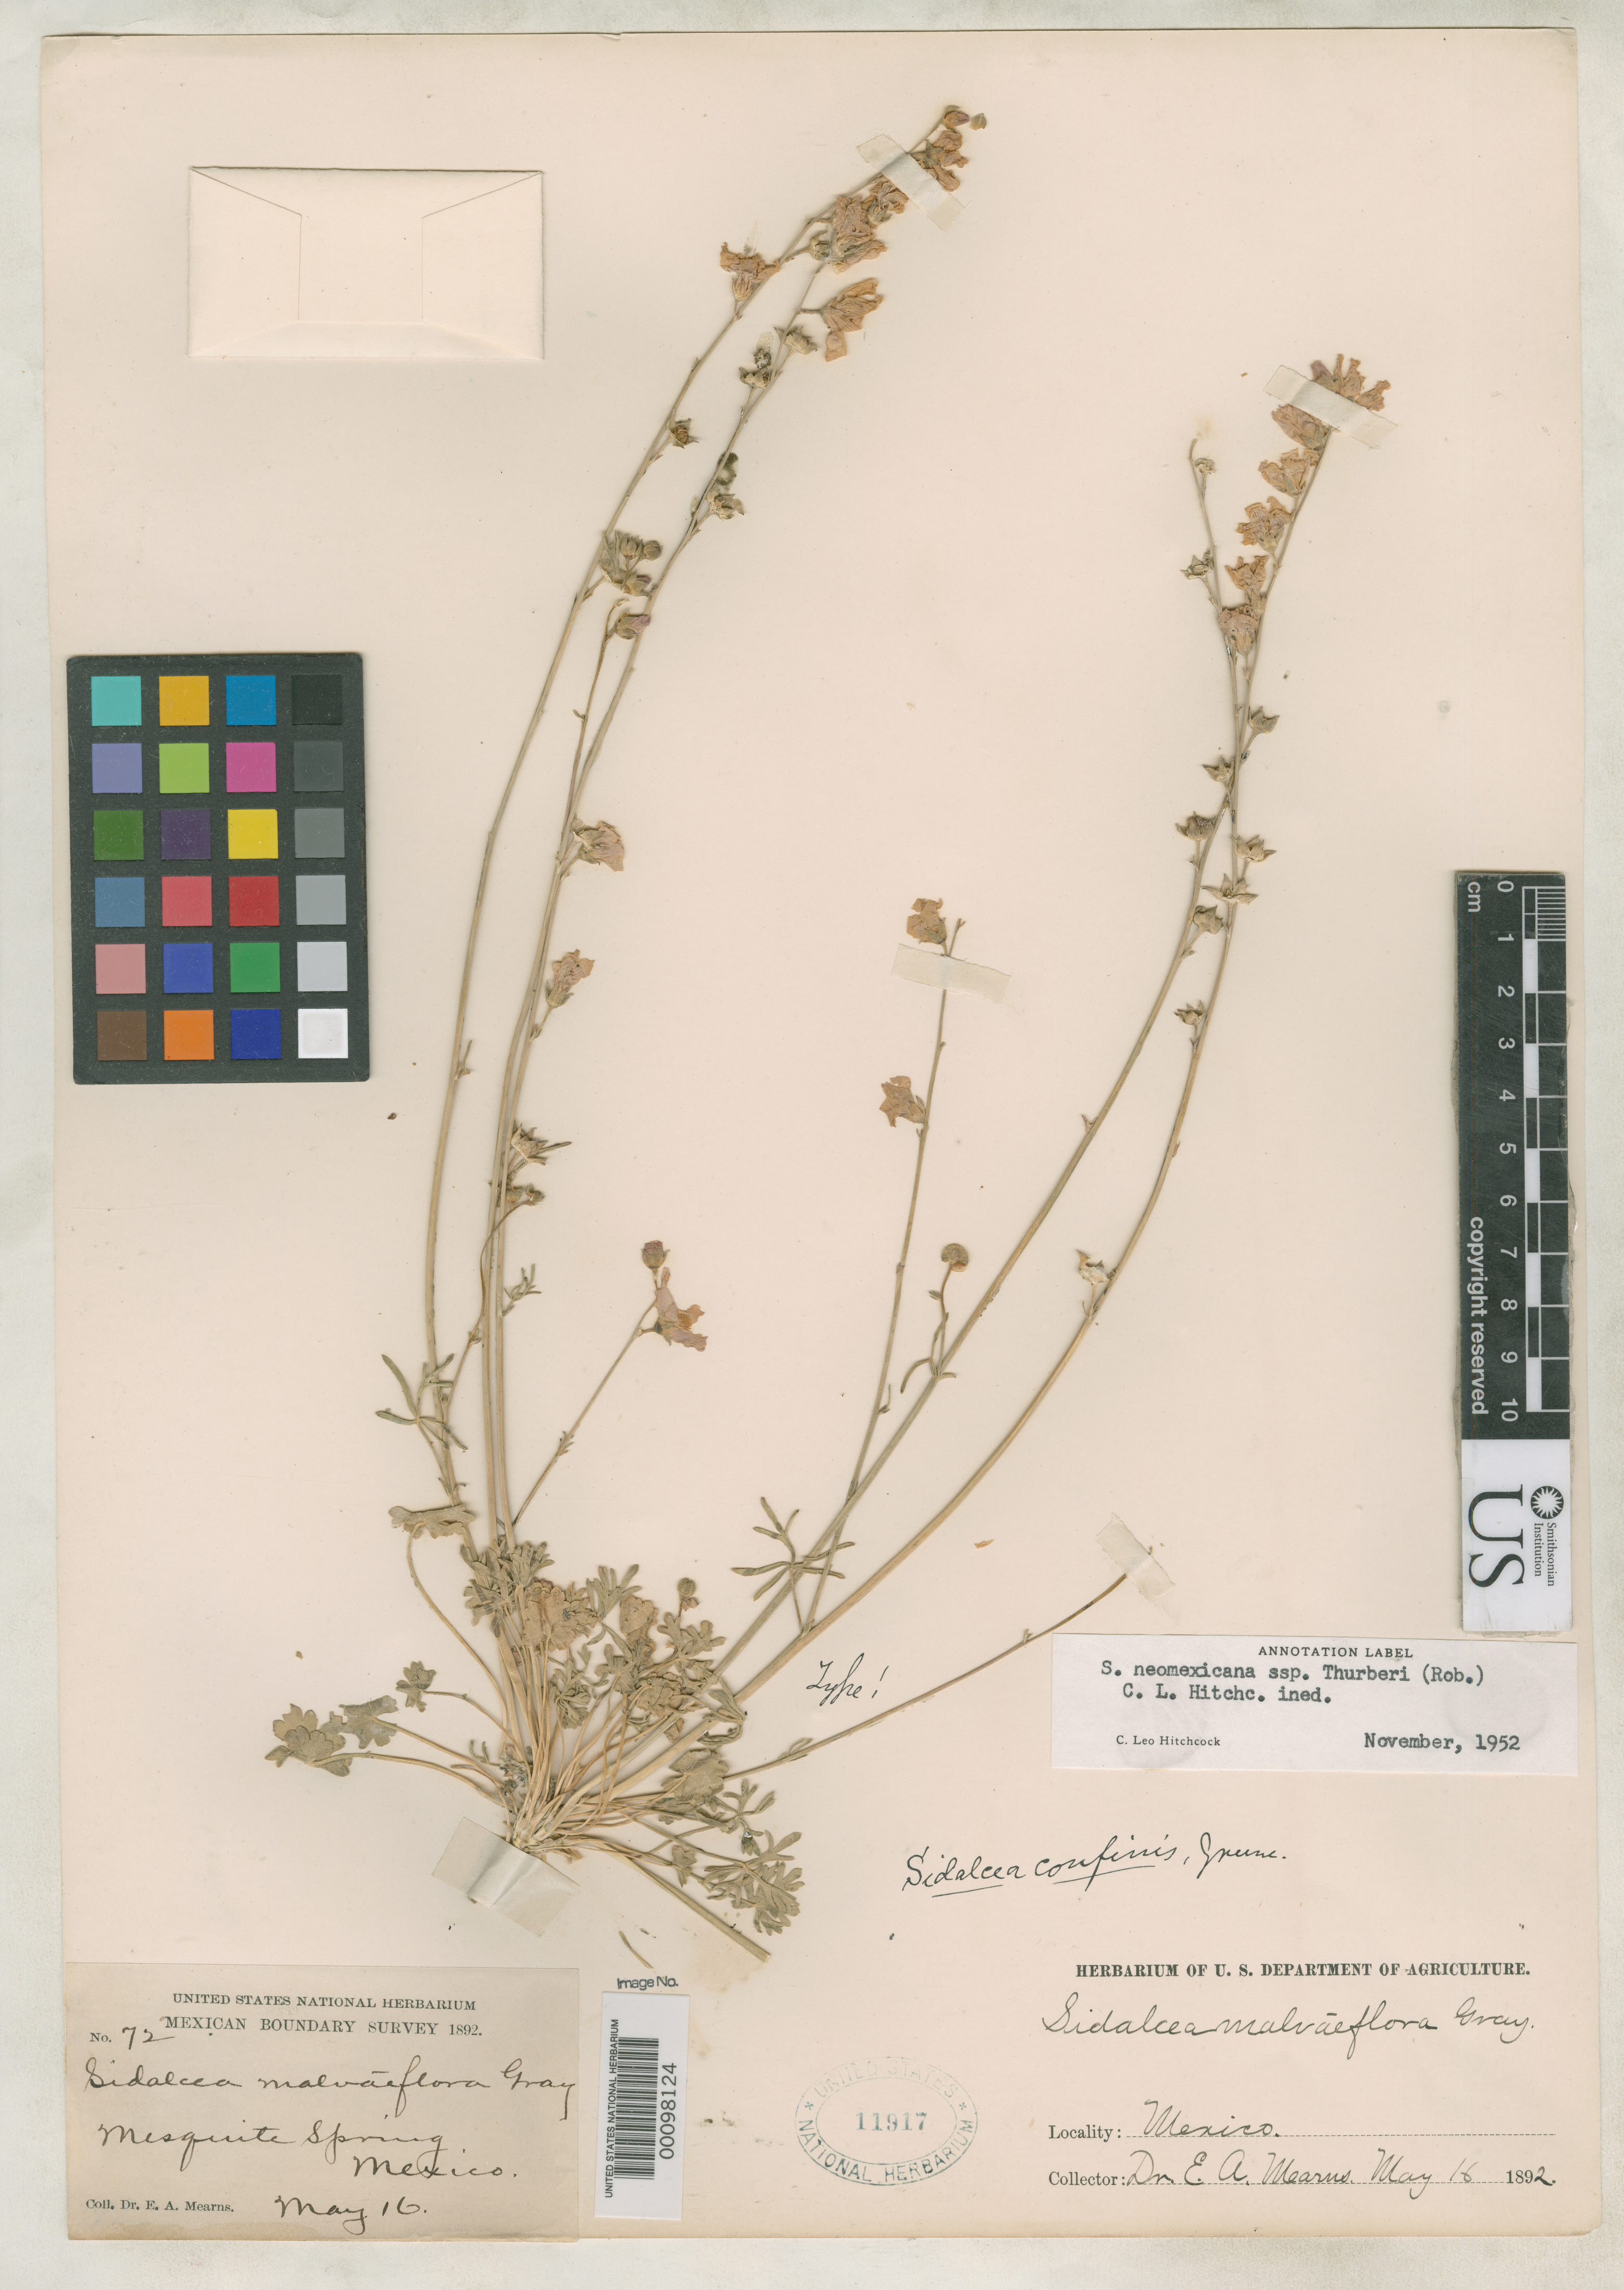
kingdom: Plantae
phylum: Tracheophyta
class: Magnoliopsida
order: Malvales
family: Malvaceae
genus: Sidalcea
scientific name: Sidalcea confinis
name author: Greene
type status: Type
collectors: E. A. Mearns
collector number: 72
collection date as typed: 16 May 1892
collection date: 1892-05-16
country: Mexico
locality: Near U.S. Boundary, Mesquite Spring.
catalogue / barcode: US 11917